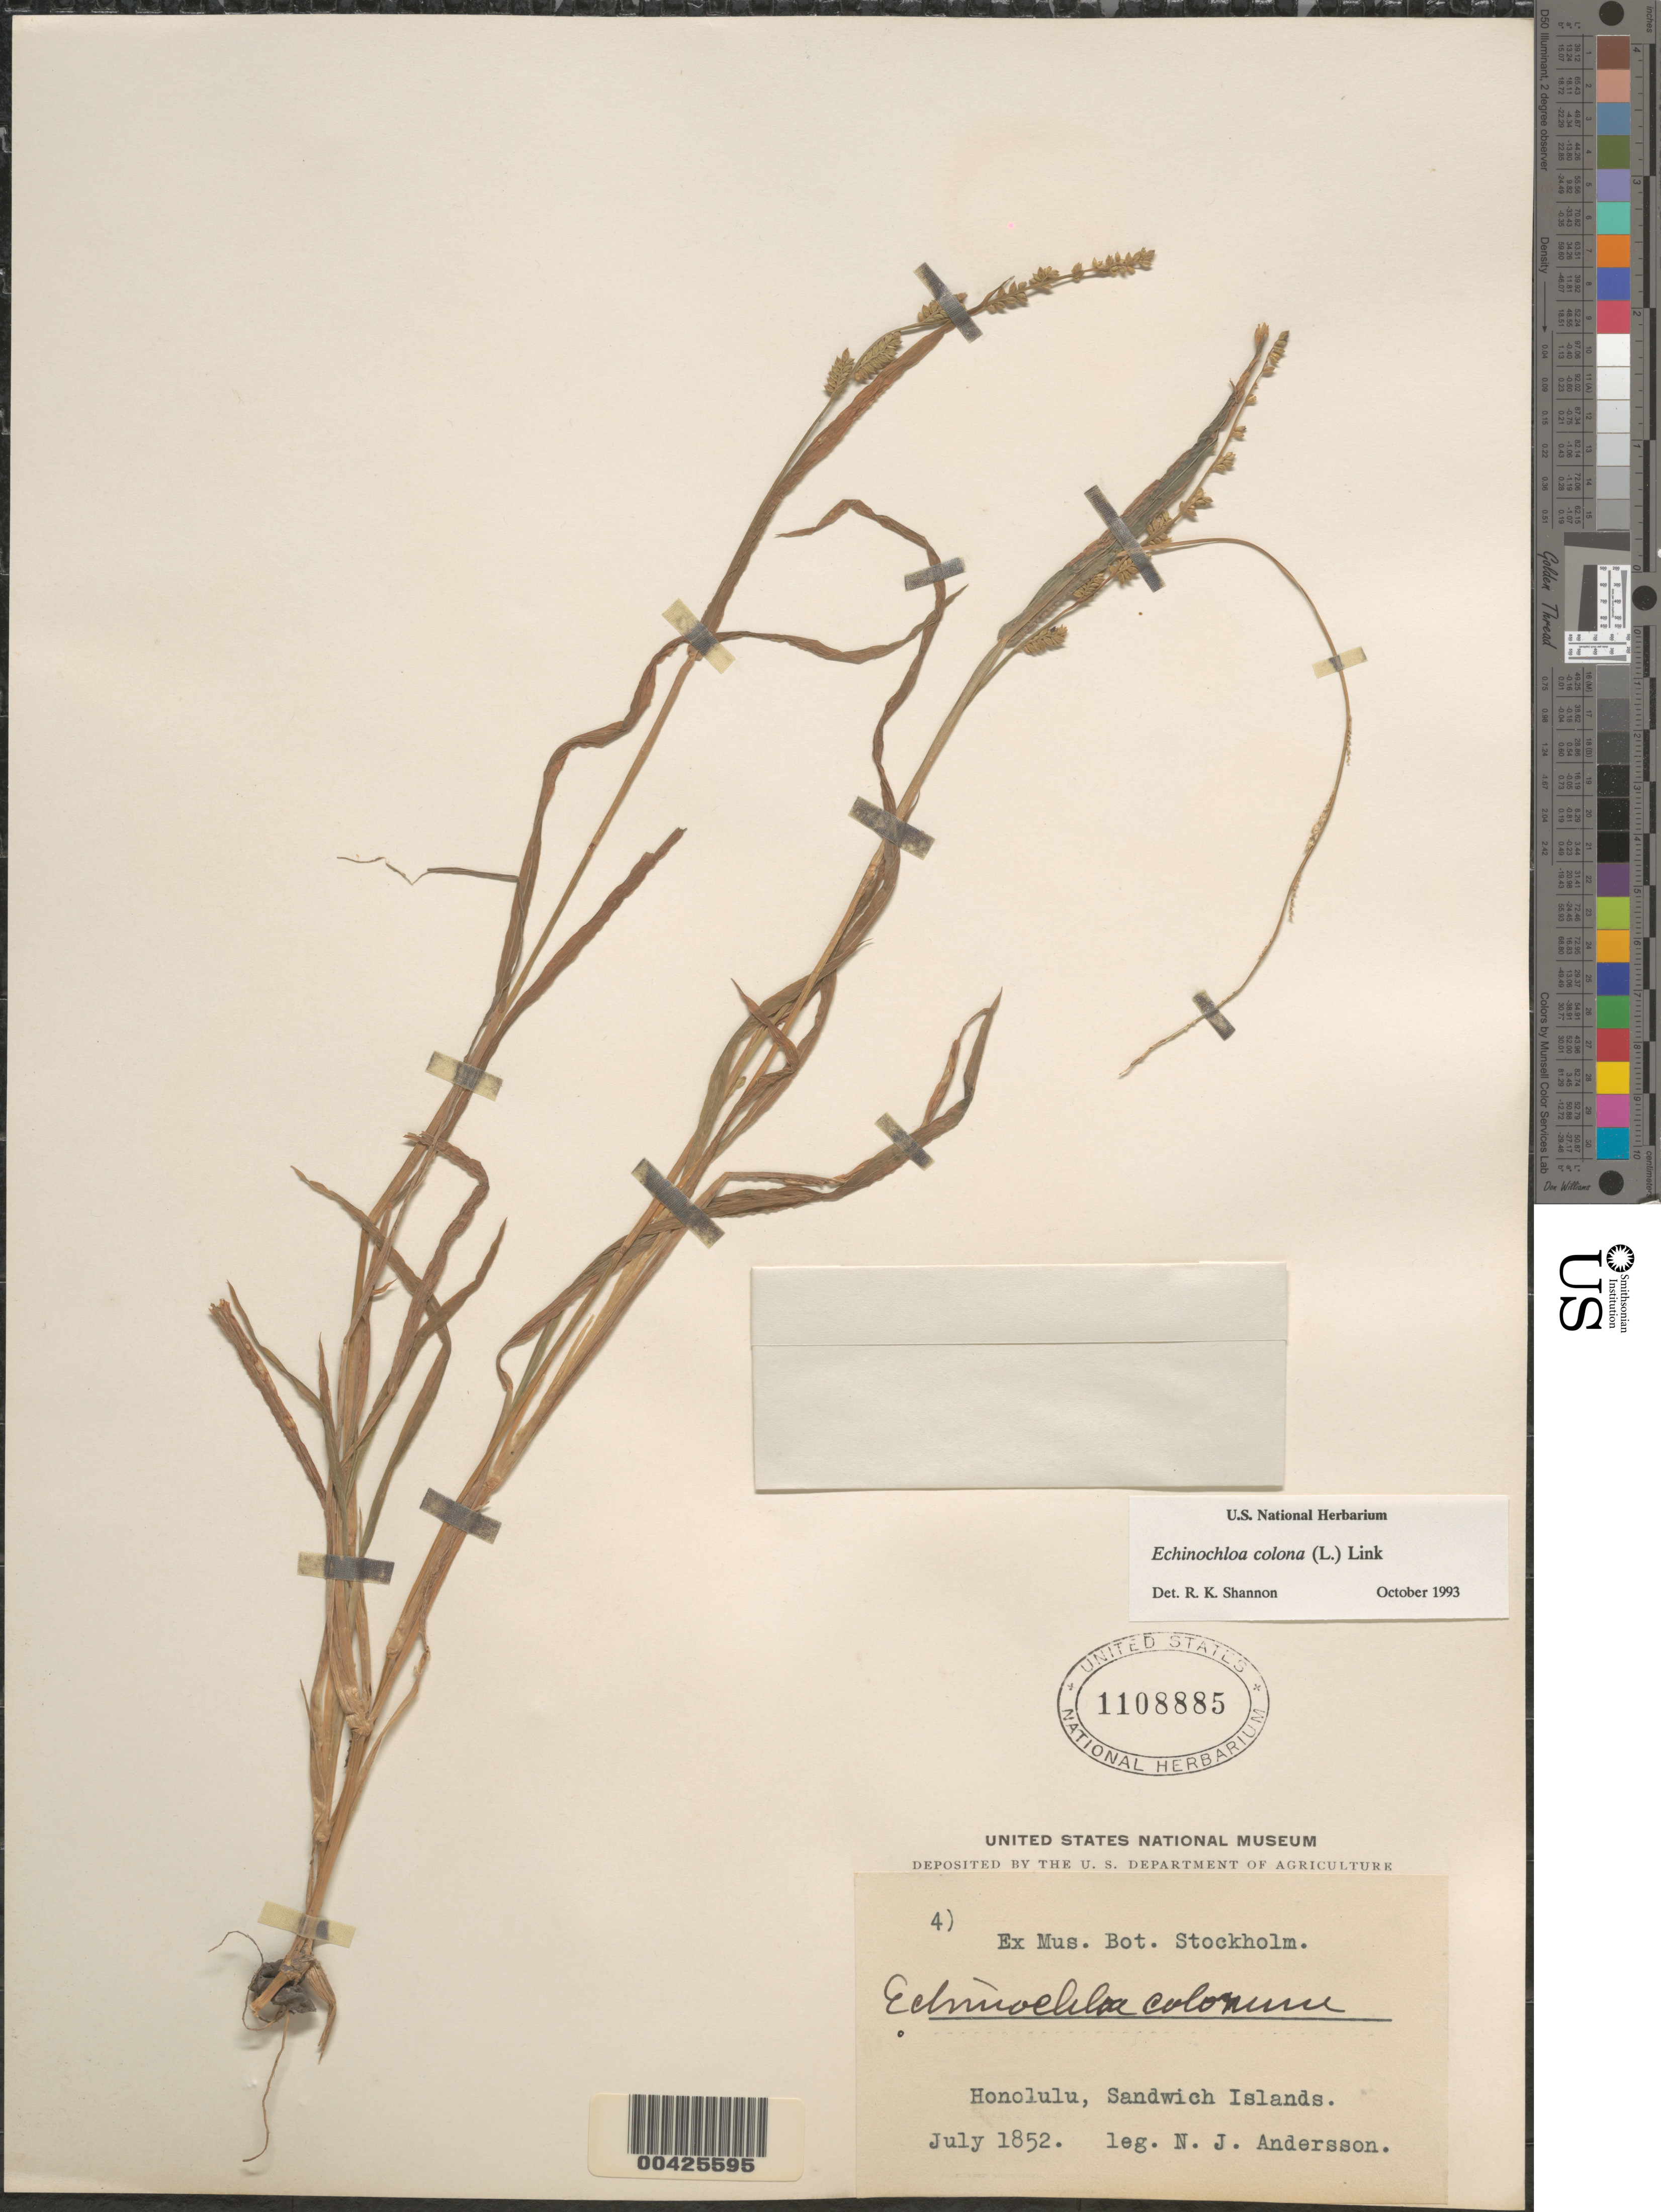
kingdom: Plantae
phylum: Tracheophyta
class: Liliopsida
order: Poales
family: Poaceae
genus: Echinochloa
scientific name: Echinochloa colona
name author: (L.) Link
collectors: N. J. Andersson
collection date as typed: Jul 1852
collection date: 1852-07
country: United States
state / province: Hawaii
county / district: Honolulu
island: Oahu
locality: Honolulu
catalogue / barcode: US 1108885